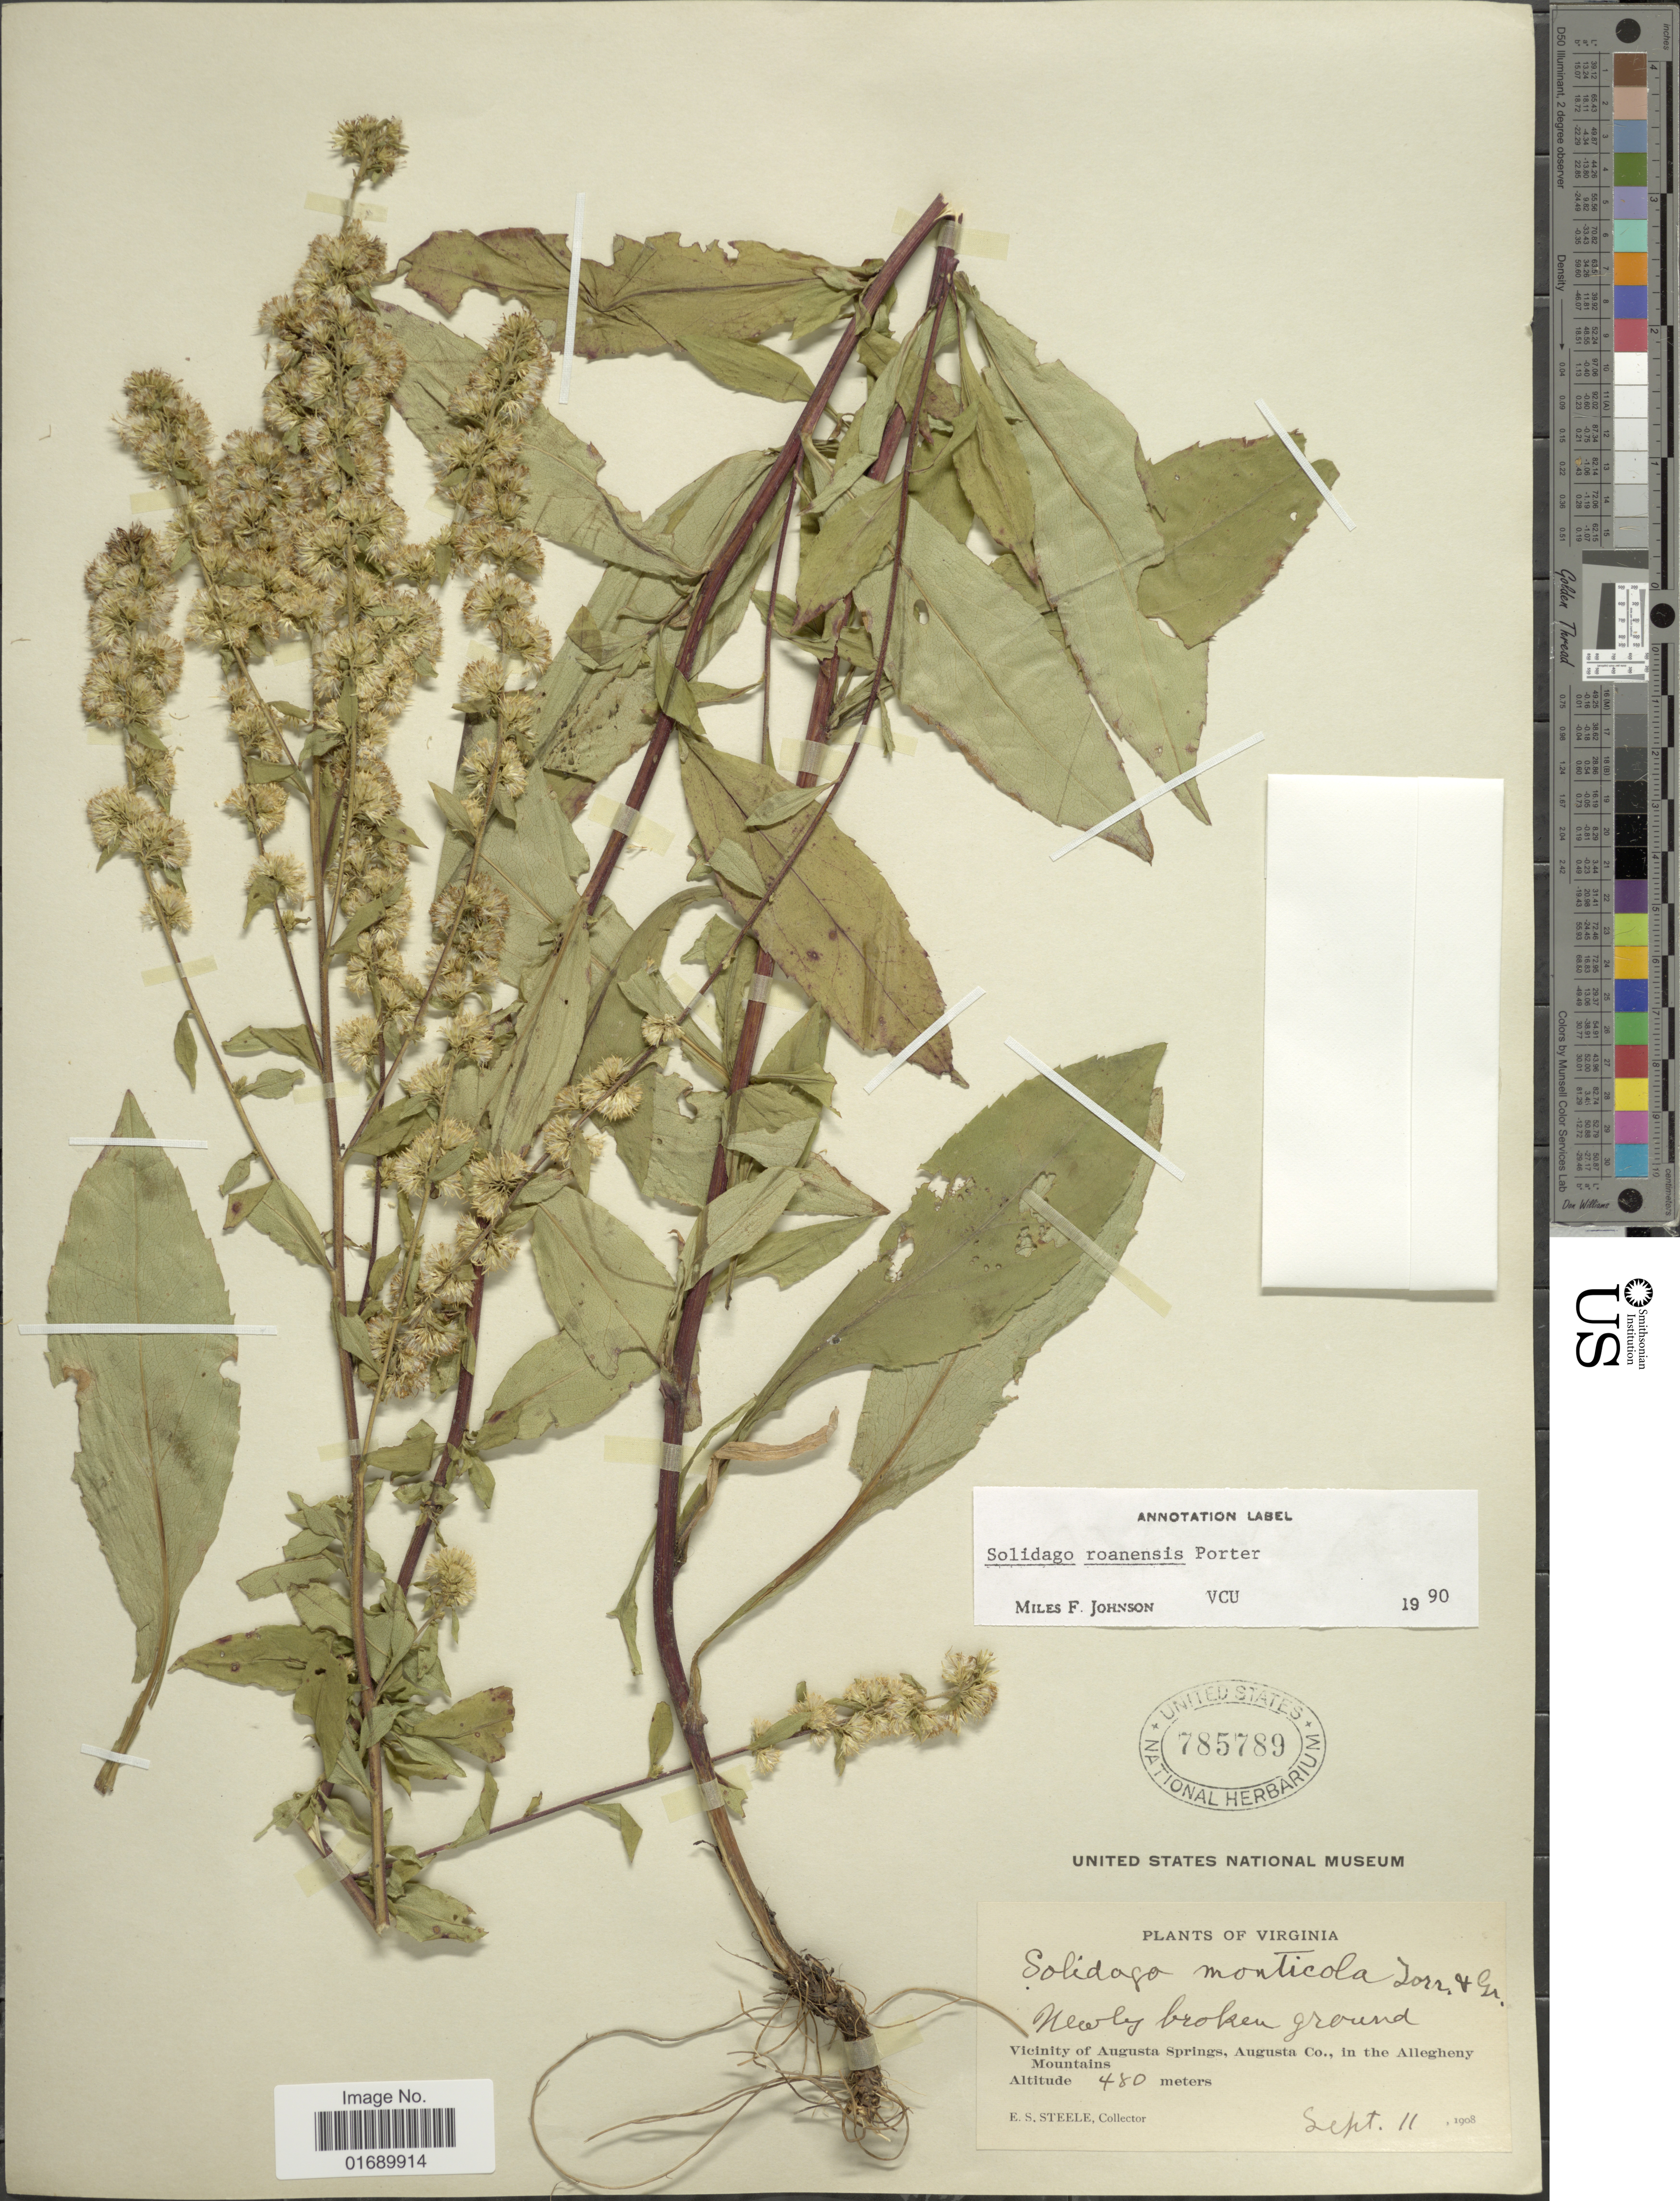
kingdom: Plantae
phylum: Tracheophyta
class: Magnoliopsida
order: Asterales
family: Asteraceae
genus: Solidago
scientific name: Solidago roanensis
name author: Porter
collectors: E. Steele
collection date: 1908-09-11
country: United States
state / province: Virginia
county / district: Augusta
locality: Newly broken ground, Vicinity of Augusta Springs, Augusta Co., in the Allegheny Mountains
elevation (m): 480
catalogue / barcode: US 785789